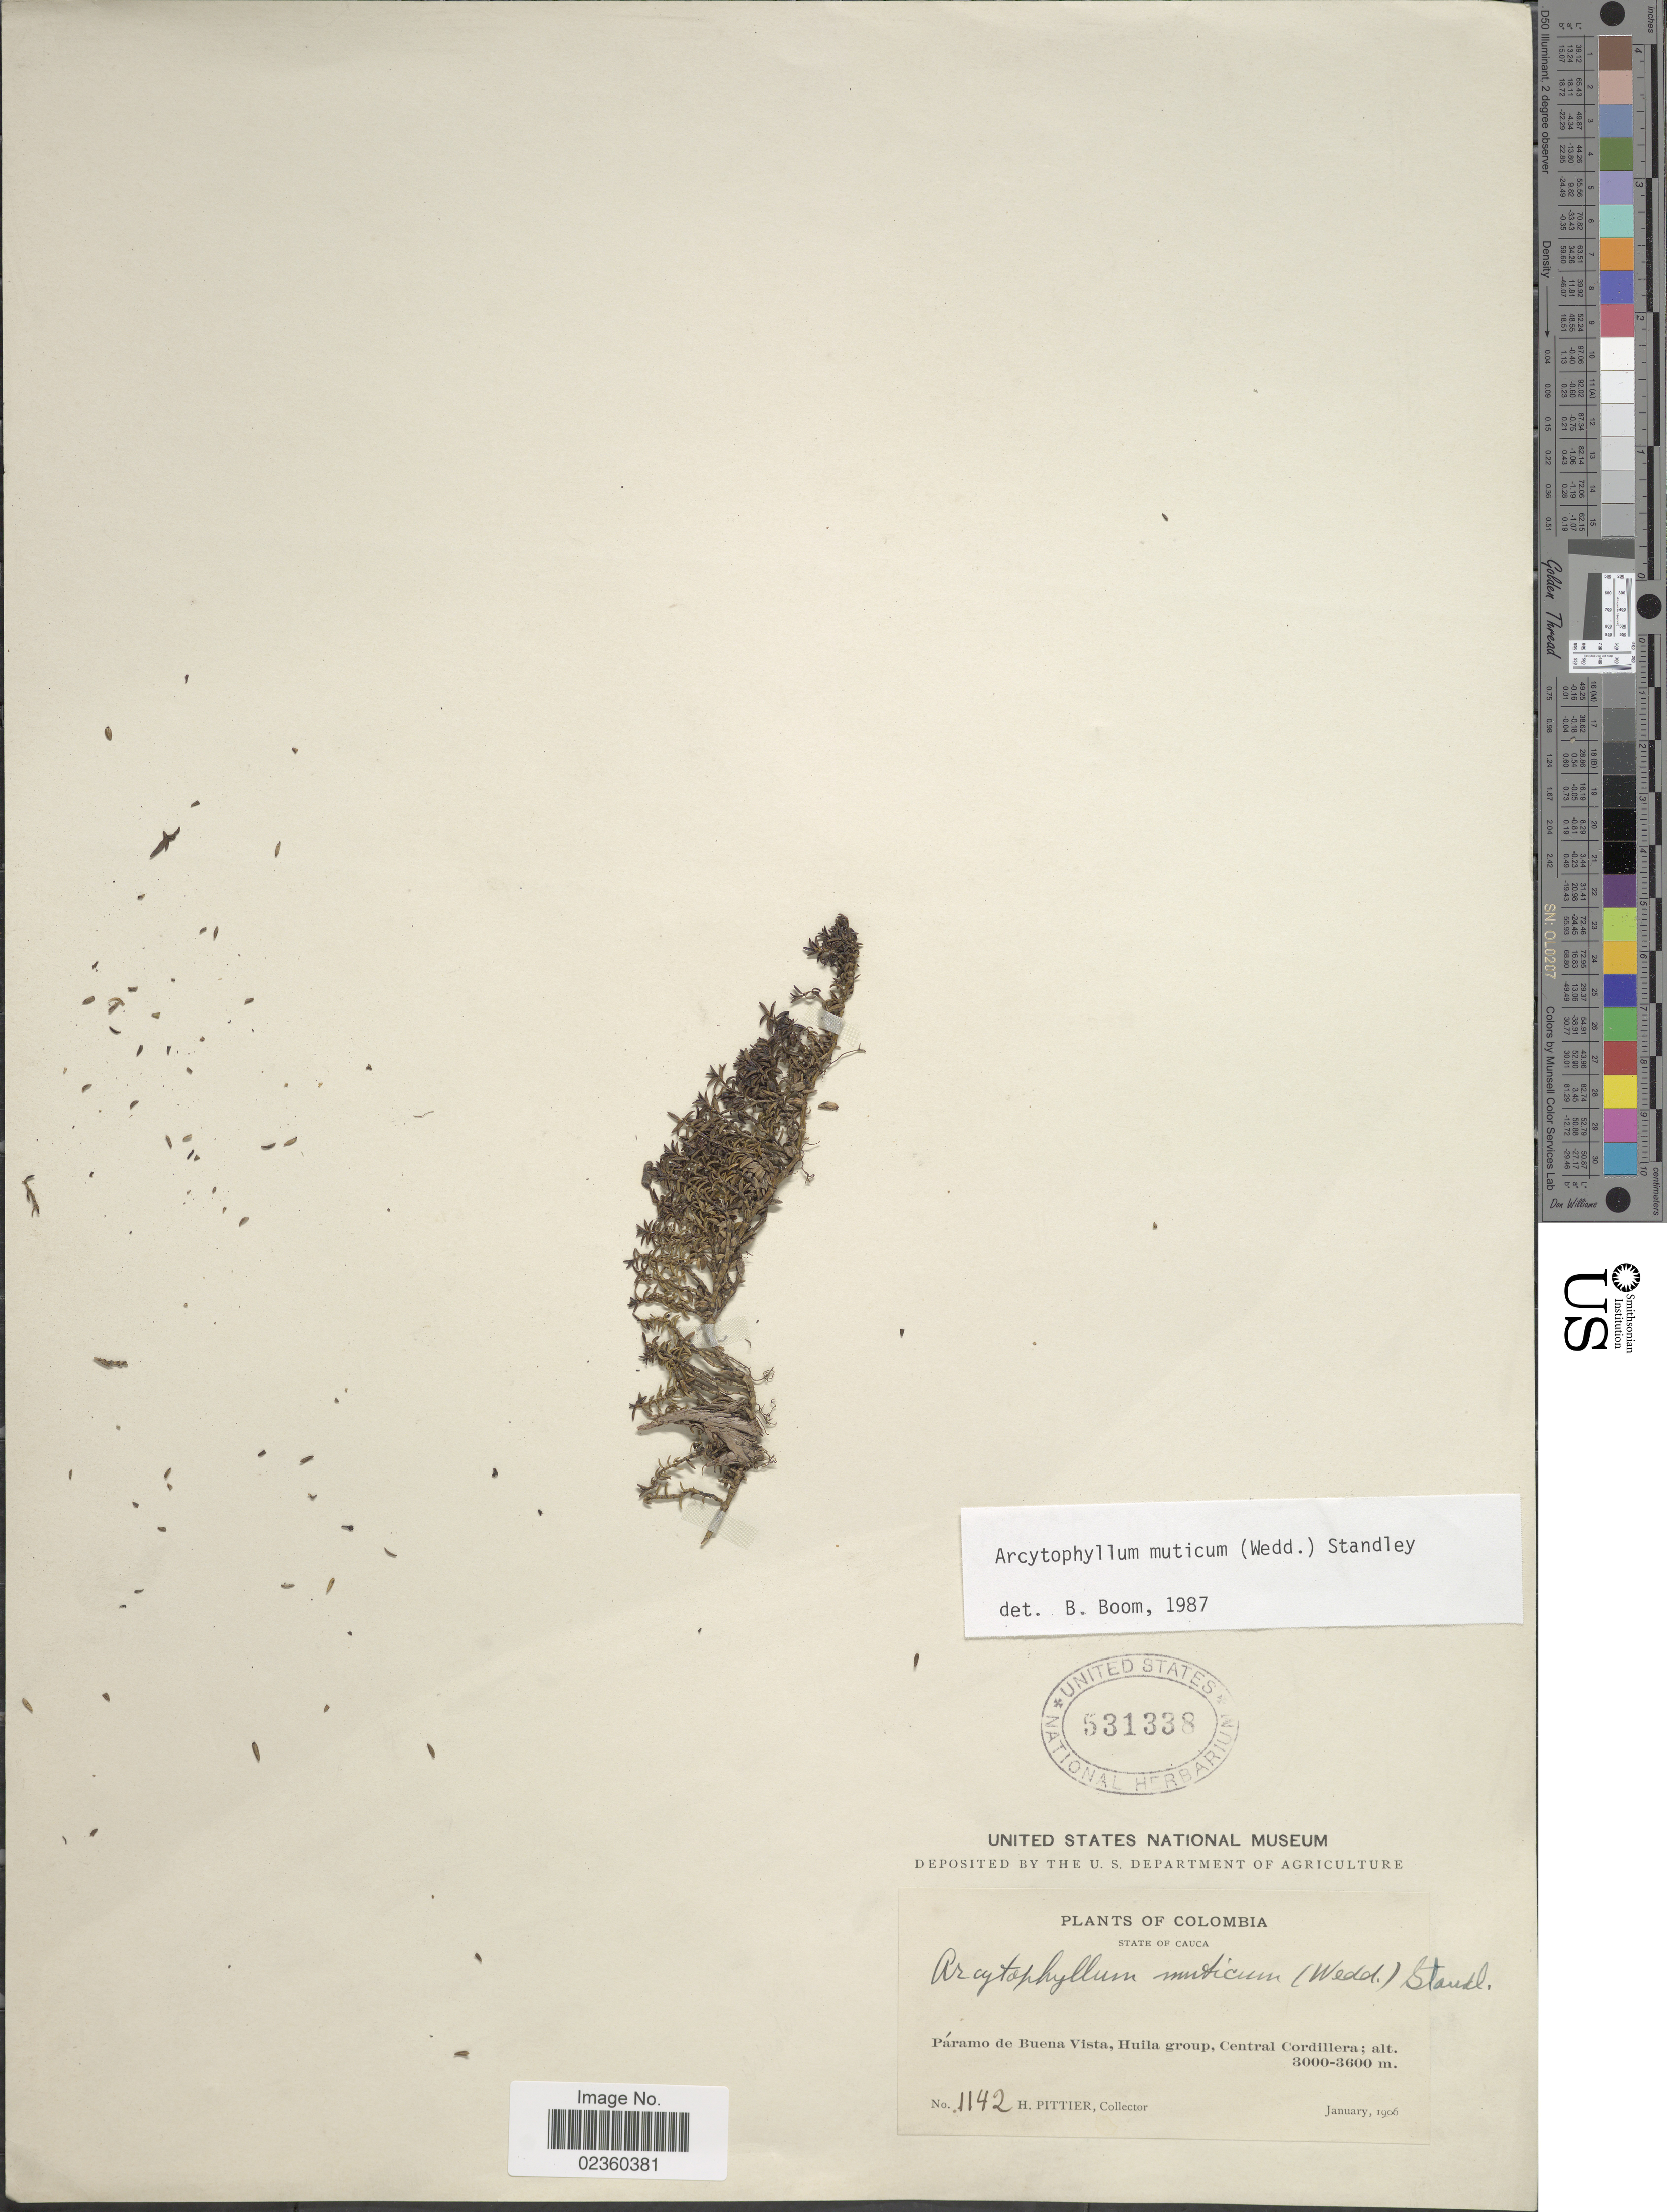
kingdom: Plantae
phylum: Tracheophyta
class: Magnoliopsida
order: Gentianales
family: Rubiaceae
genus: Arcytophyllum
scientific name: Arcytophyllum muticum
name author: (Wedd.) Standl.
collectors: H. F. Pittier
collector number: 1142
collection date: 1906-01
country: Colombia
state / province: Cauca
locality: Páramo de Buena Vista, Huila group, Central Cordillera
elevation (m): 3000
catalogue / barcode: US 531338